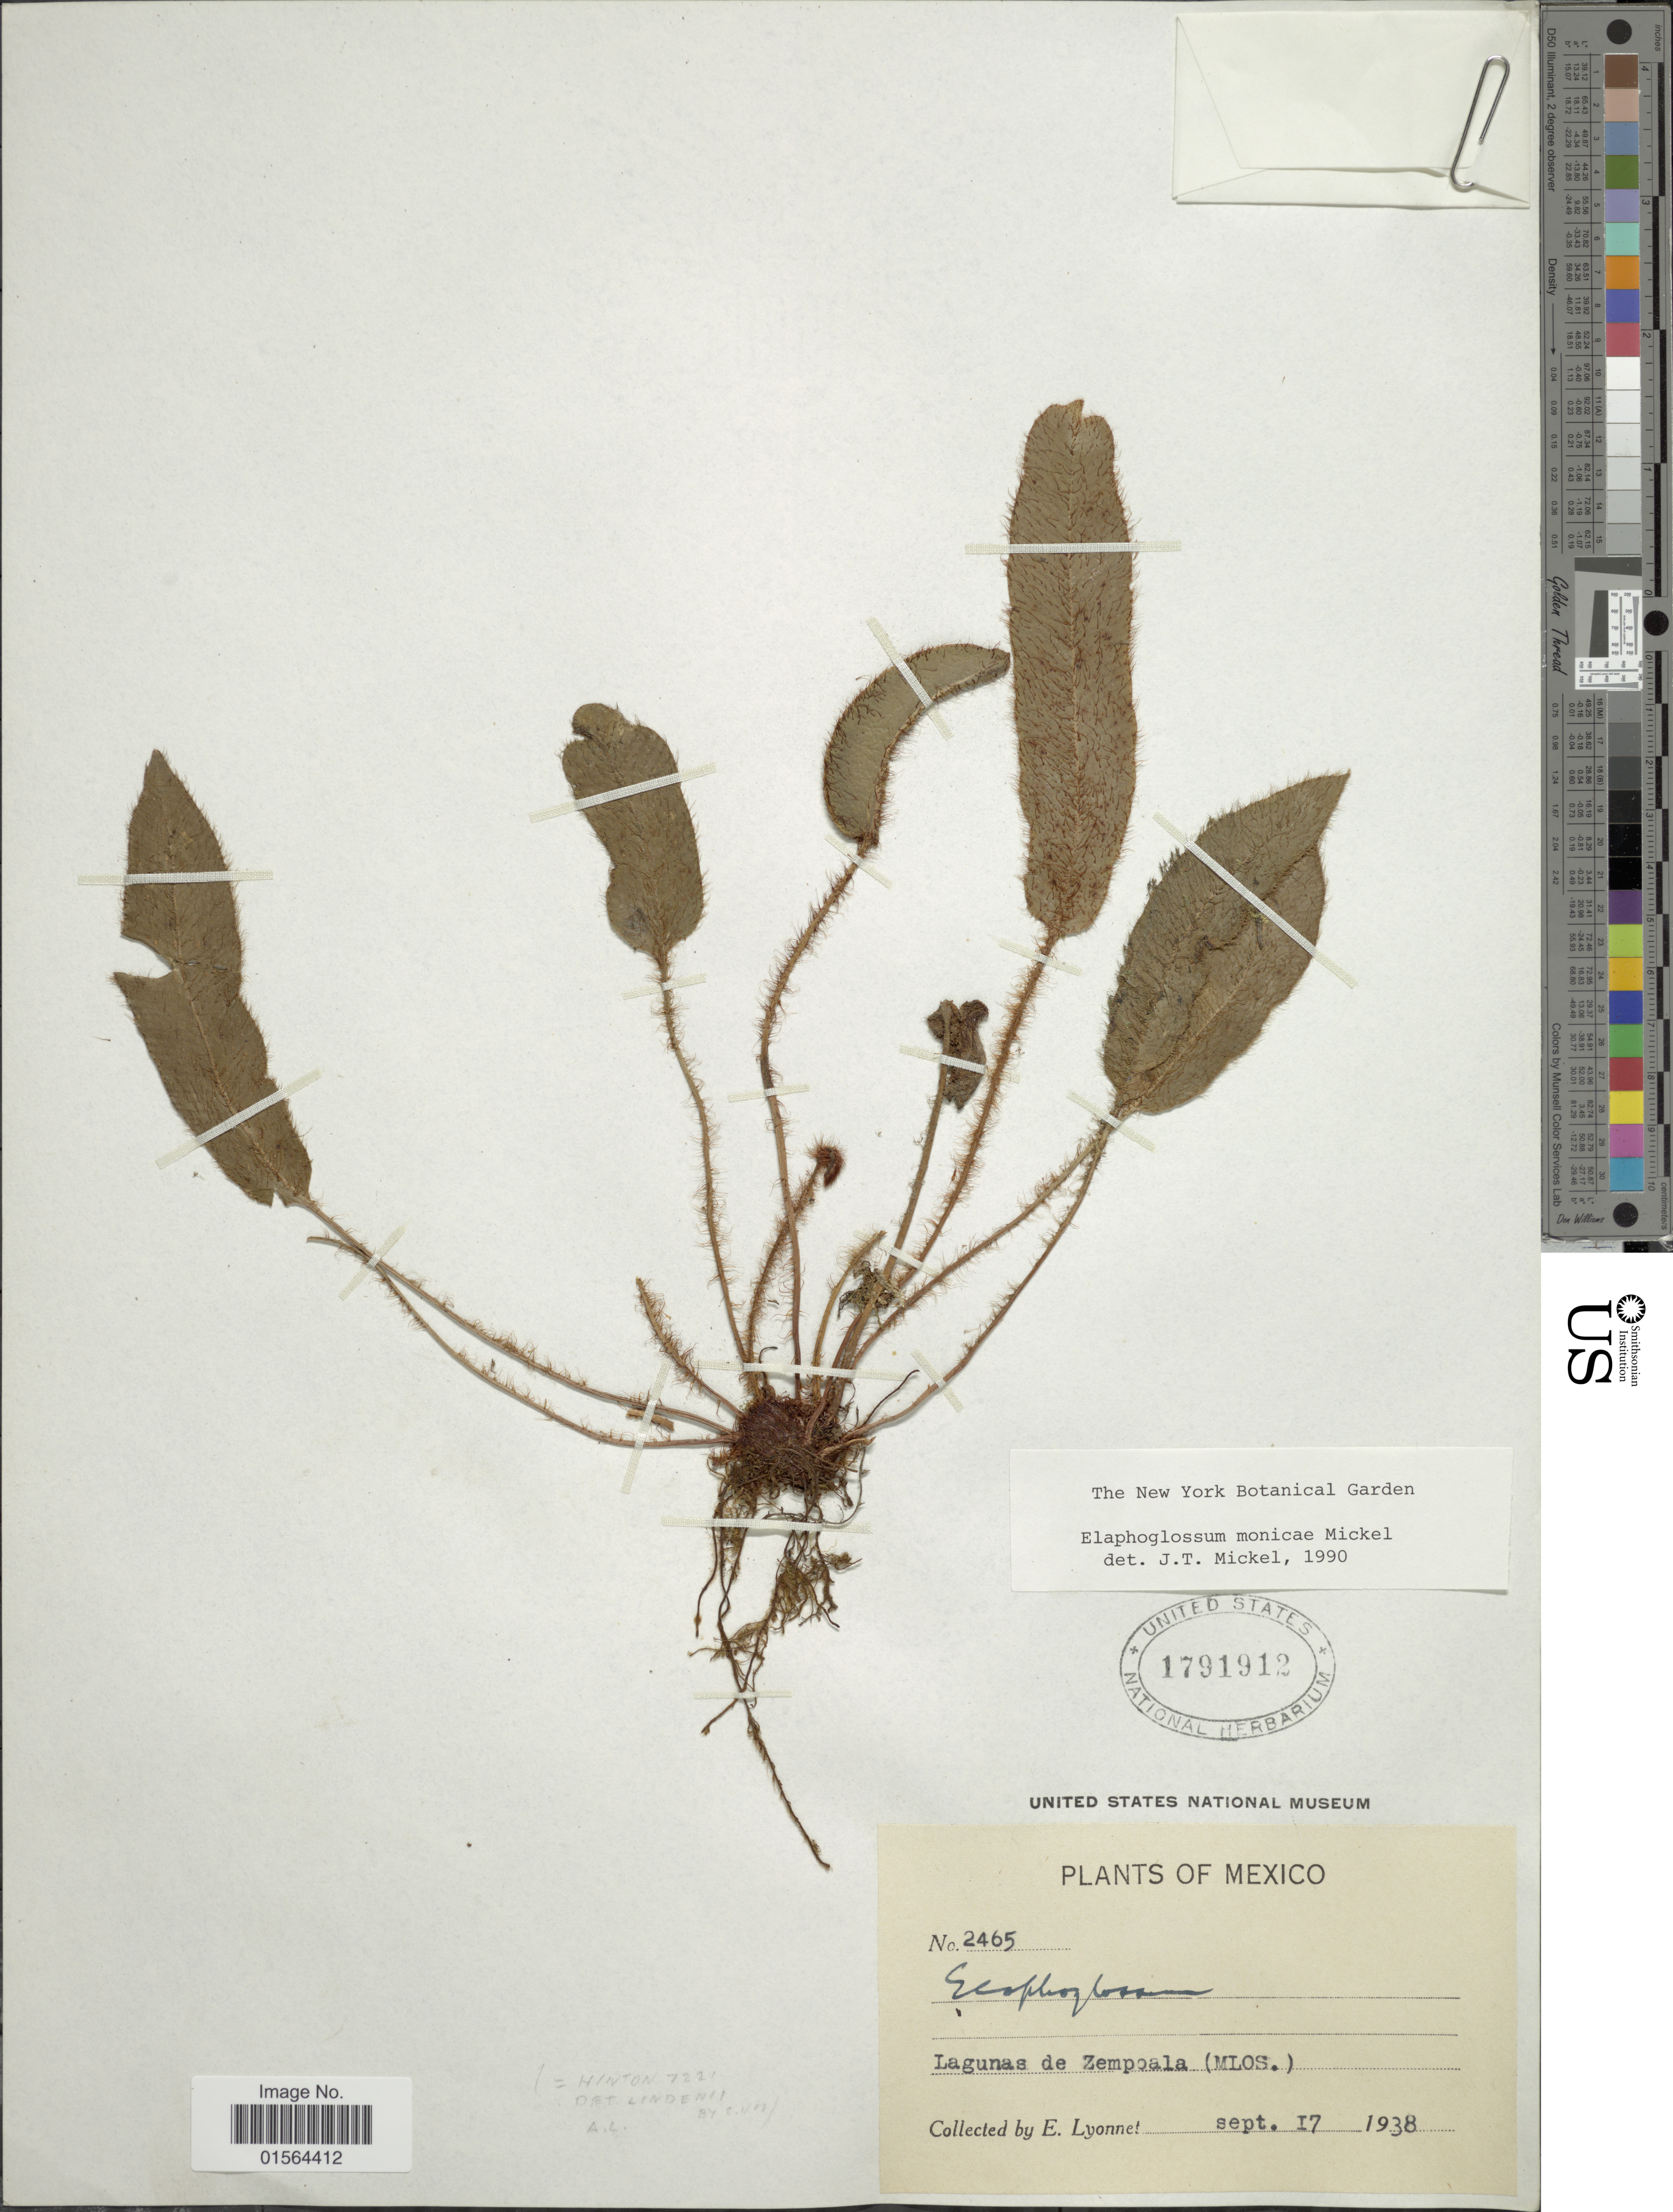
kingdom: Plantae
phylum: Tracheophyta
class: Polypodiopsida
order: Polypodiales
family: Dryopteridaceae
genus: Elaphoglossum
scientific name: Elaphoglossum monicae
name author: Mickel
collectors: E. Lyonnet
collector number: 2465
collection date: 1938-09-17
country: Mexico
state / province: Morelos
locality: Lagunas de Zempoala (Mlos)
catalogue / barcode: US 1791912